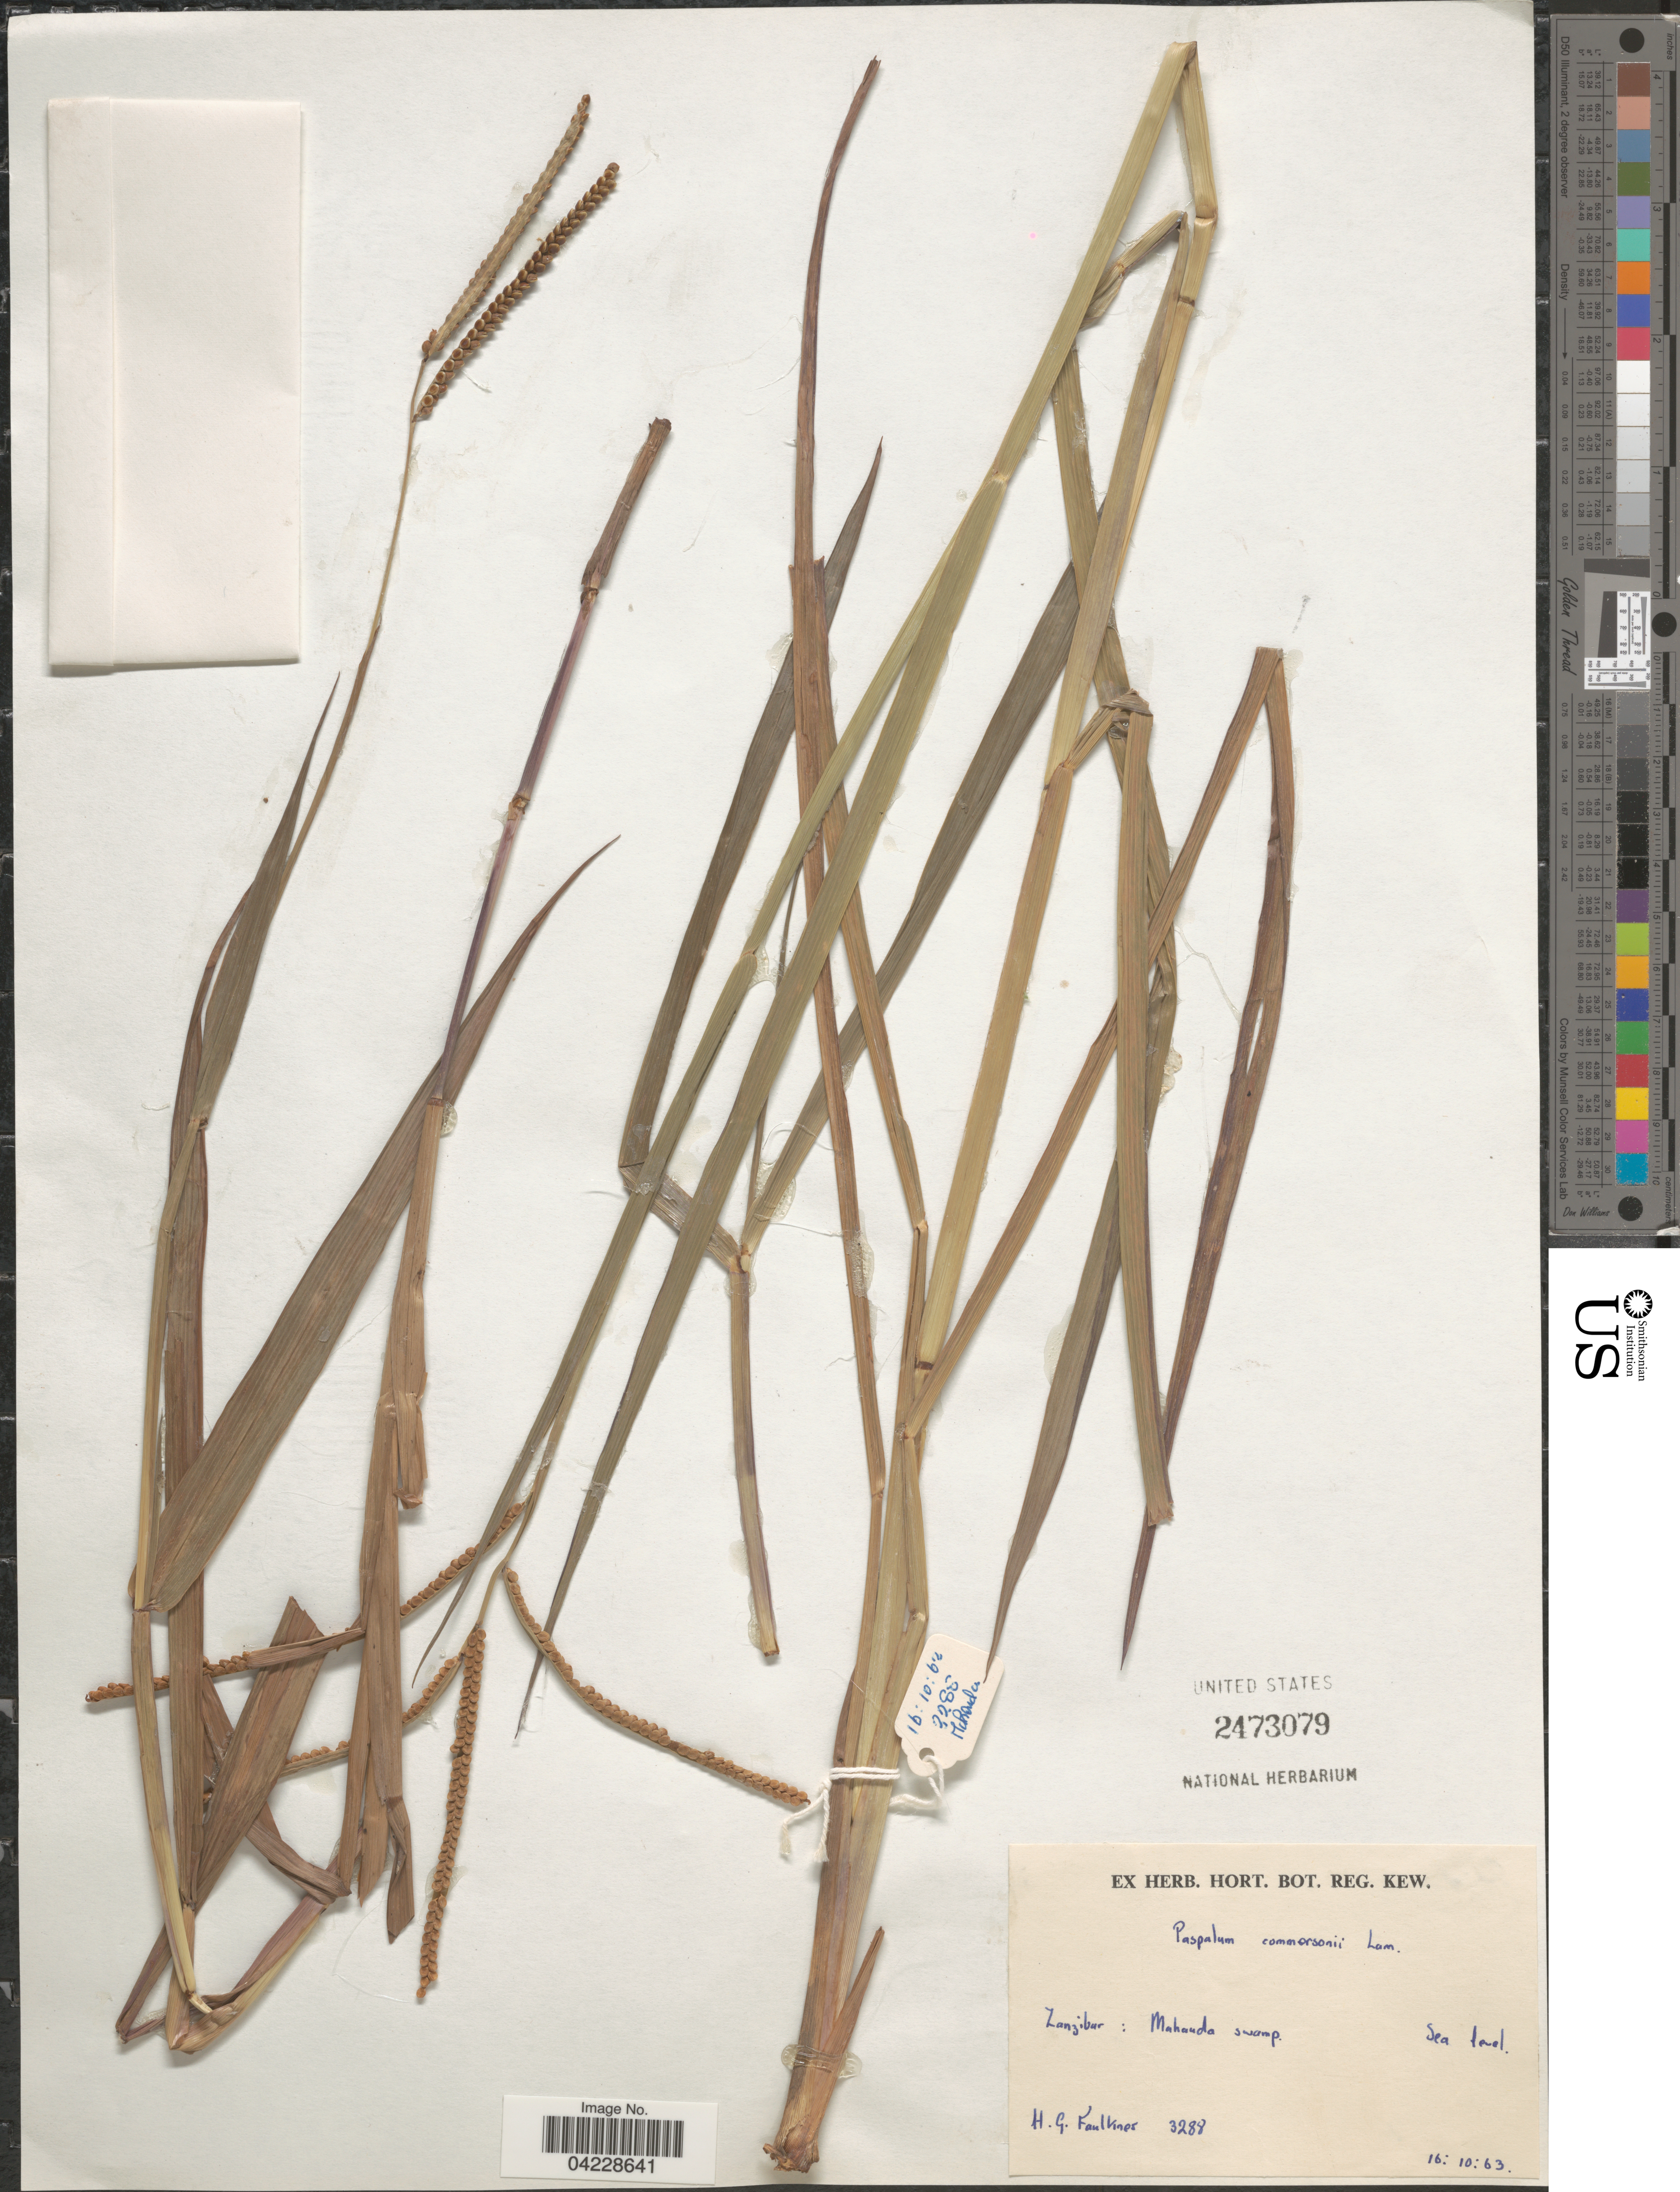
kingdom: Plantae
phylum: Tracheophyta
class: Liliopsida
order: Poales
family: Poaceae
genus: Paspalum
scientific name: Paspalum scrobiculatum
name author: L.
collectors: H. Faulkner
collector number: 3288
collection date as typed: Transcribed d/m/y: 16/10/63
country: Tanzania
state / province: Zanzibar North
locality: Makanda swamp.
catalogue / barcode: US 2473079